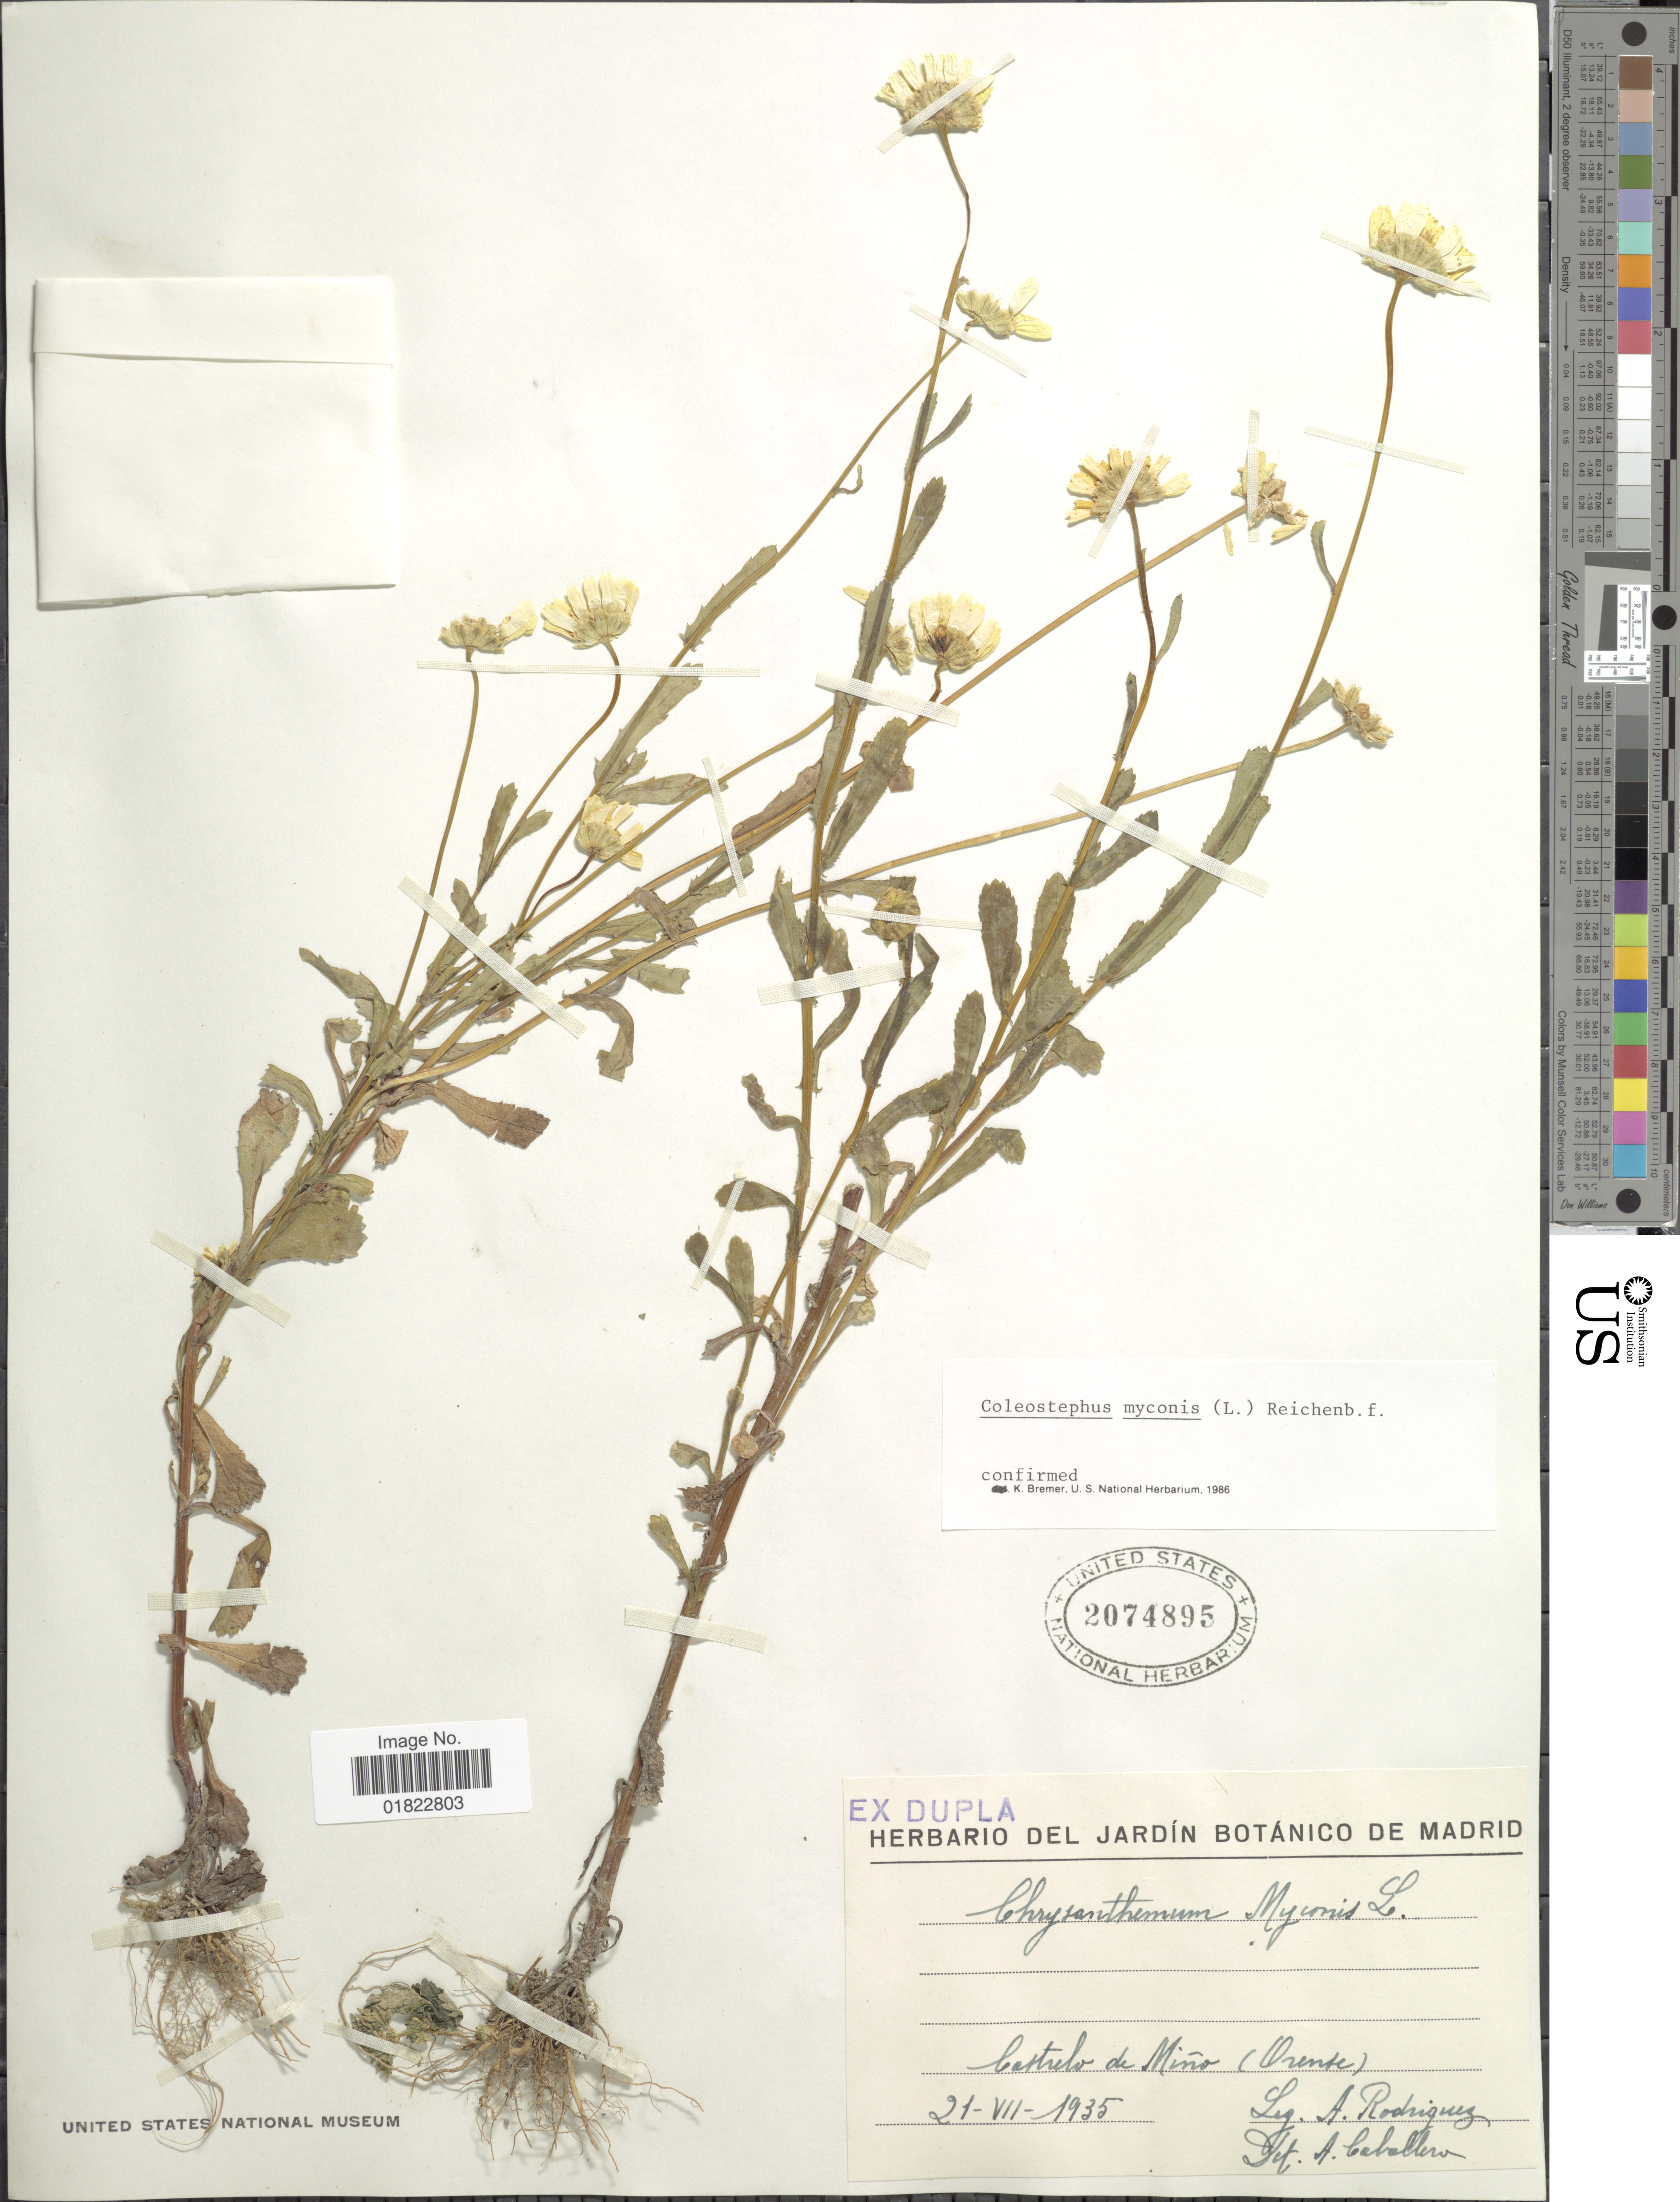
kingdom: Plantae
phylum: Tracheophyta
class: Magnoliopsida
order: Asterales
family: Asteraceae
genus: Coleostephus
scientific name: Coleostephus myconis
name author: (L.) Cass.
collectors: A. Rodriquez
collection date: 1935-07-21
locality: Cestulo de Mino (Orente). [interpreted]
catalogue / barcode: US 2074895